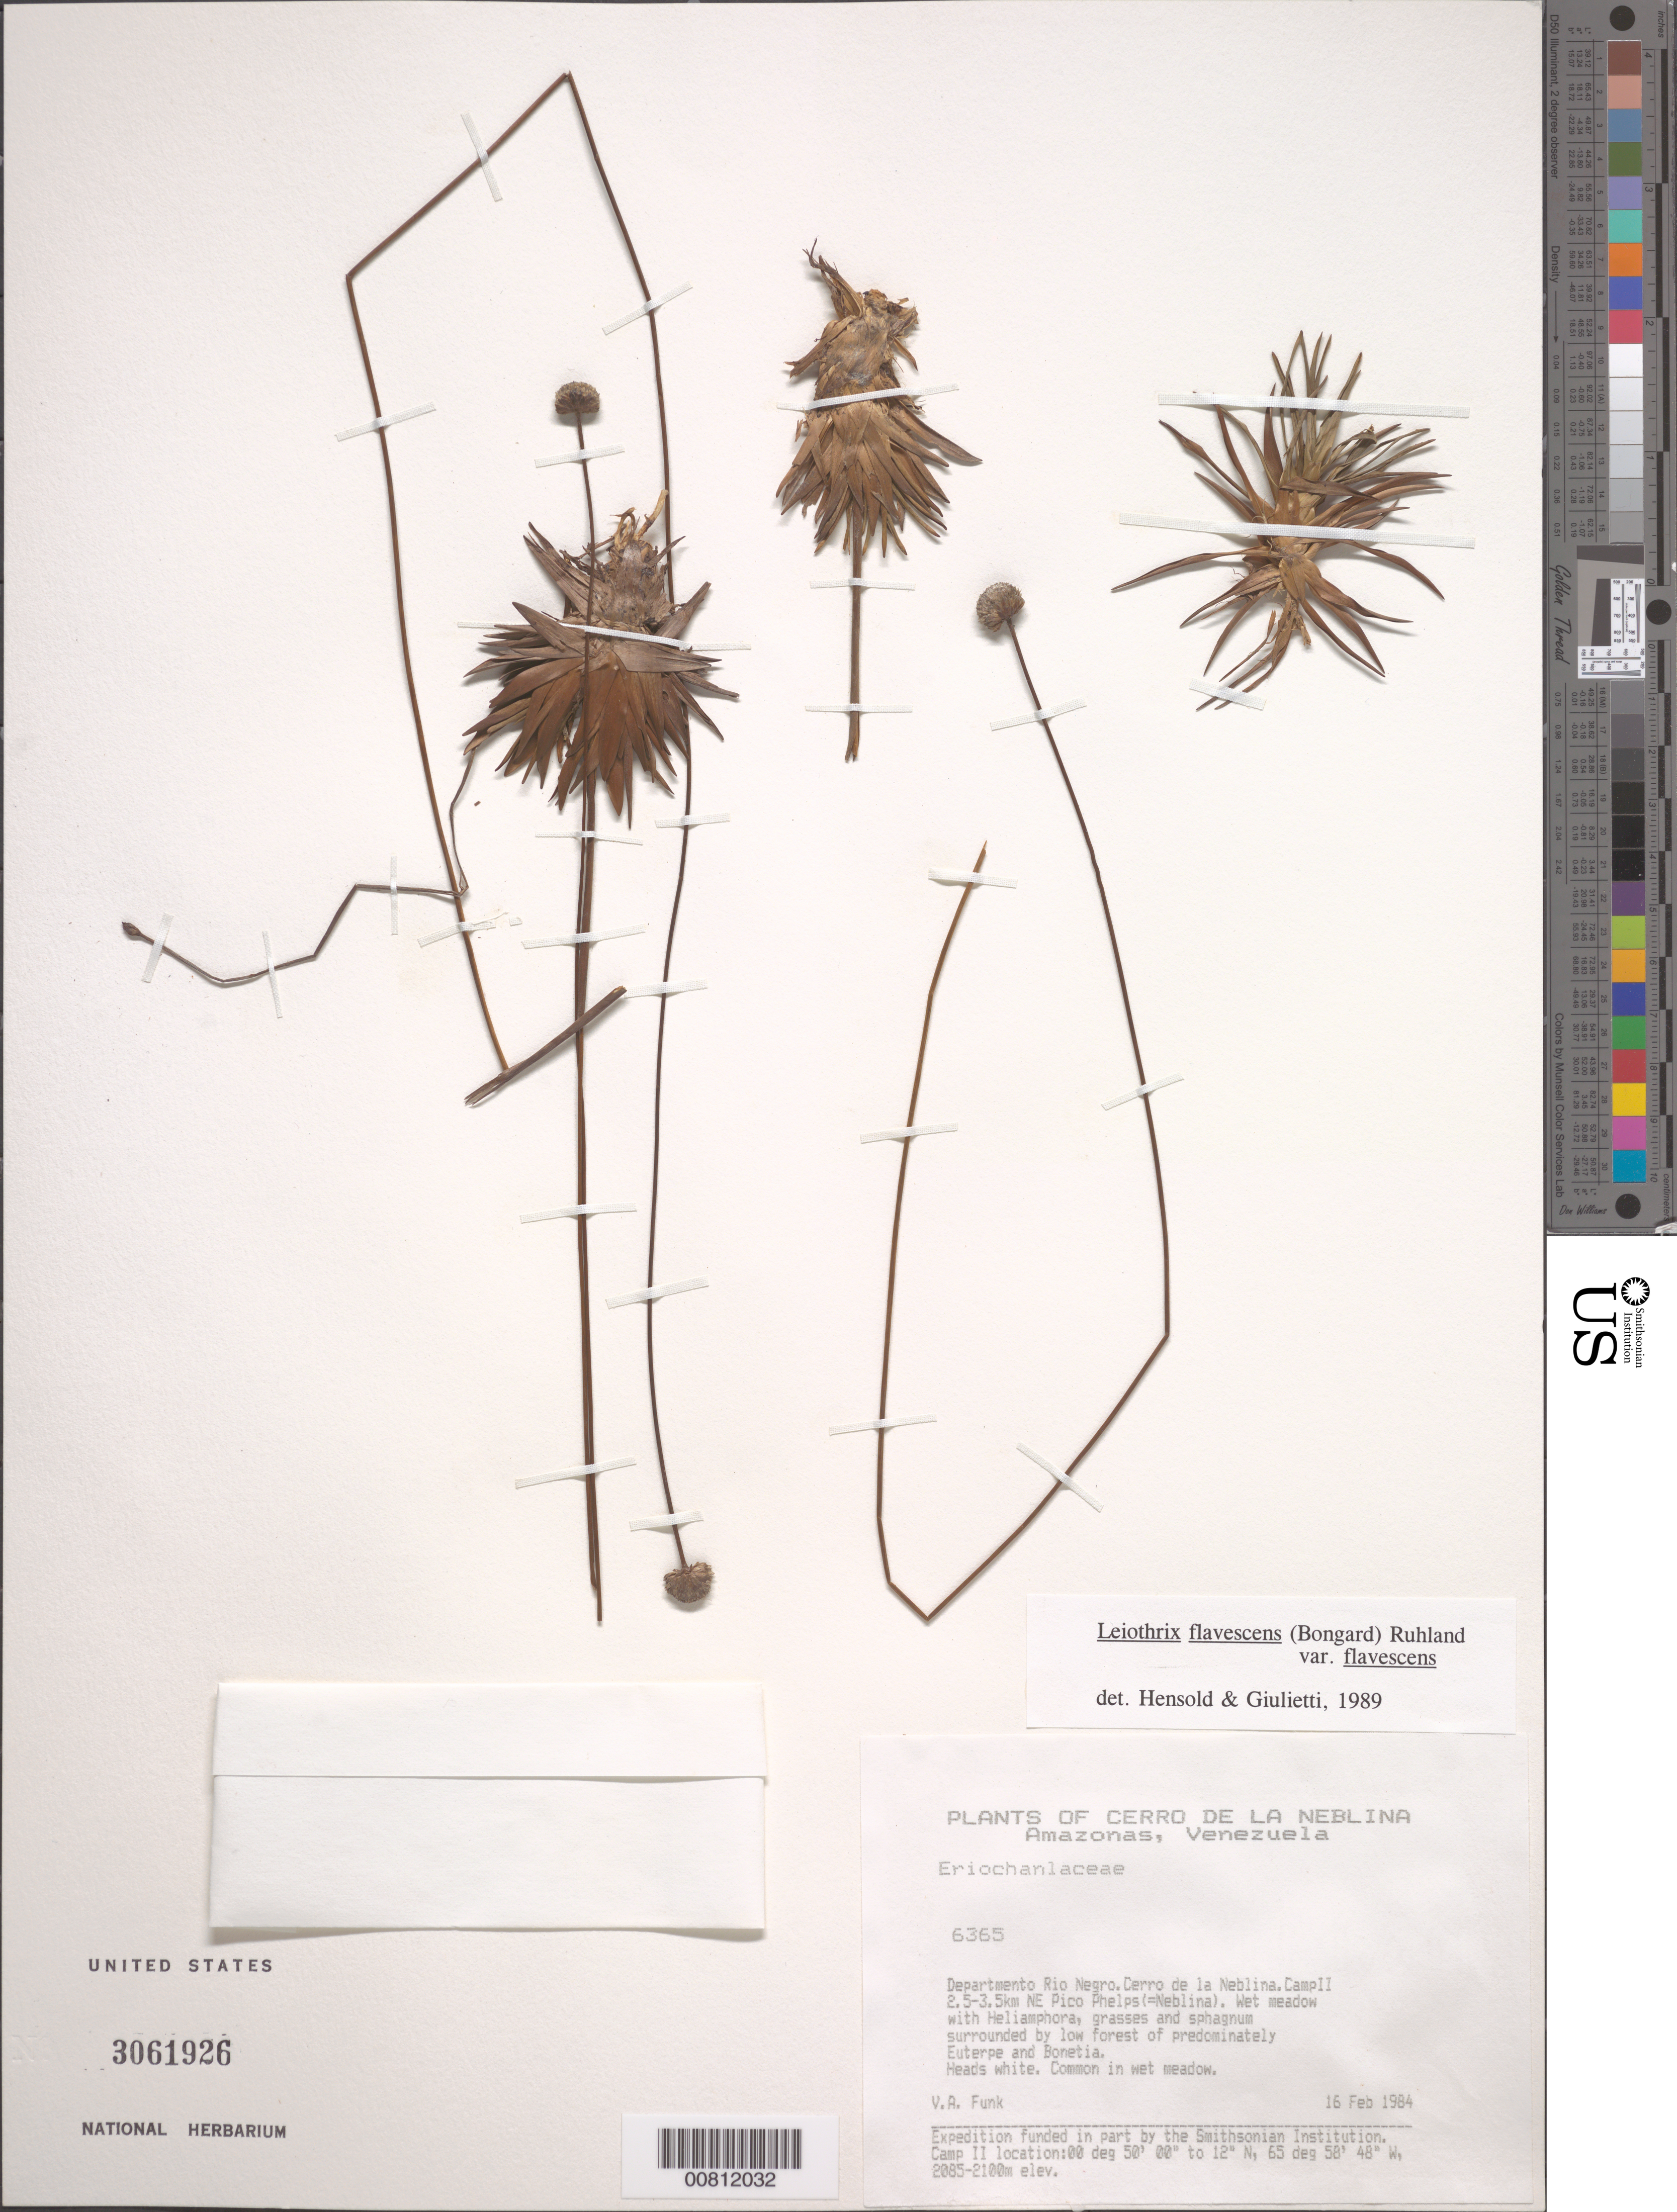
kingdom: Plantae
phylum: Tracheophyta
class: Liliopsida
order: Poales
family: Eriocaulaceae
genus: Leiothrix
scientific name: Leiothrix flavescens var. flavescens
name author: (Bong.) Ruhland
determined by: Giulietti, A. M.; Hensold, N.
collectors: V. Funk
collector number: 6365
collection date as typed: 16-Feb-84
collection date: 1984-02-16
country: Venezuela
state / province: Amazonas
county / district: Río Negro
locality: Cerro de la Neblina, Camp II 2.5-3.5 km NE Pico Phelps (=Neblina)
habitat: Wet meadow w/ Heliamphora, grasses and sphagnum surrounded by low forest of predominately Euterpe and Bonetia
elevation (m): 2085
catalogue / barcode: US 3061926